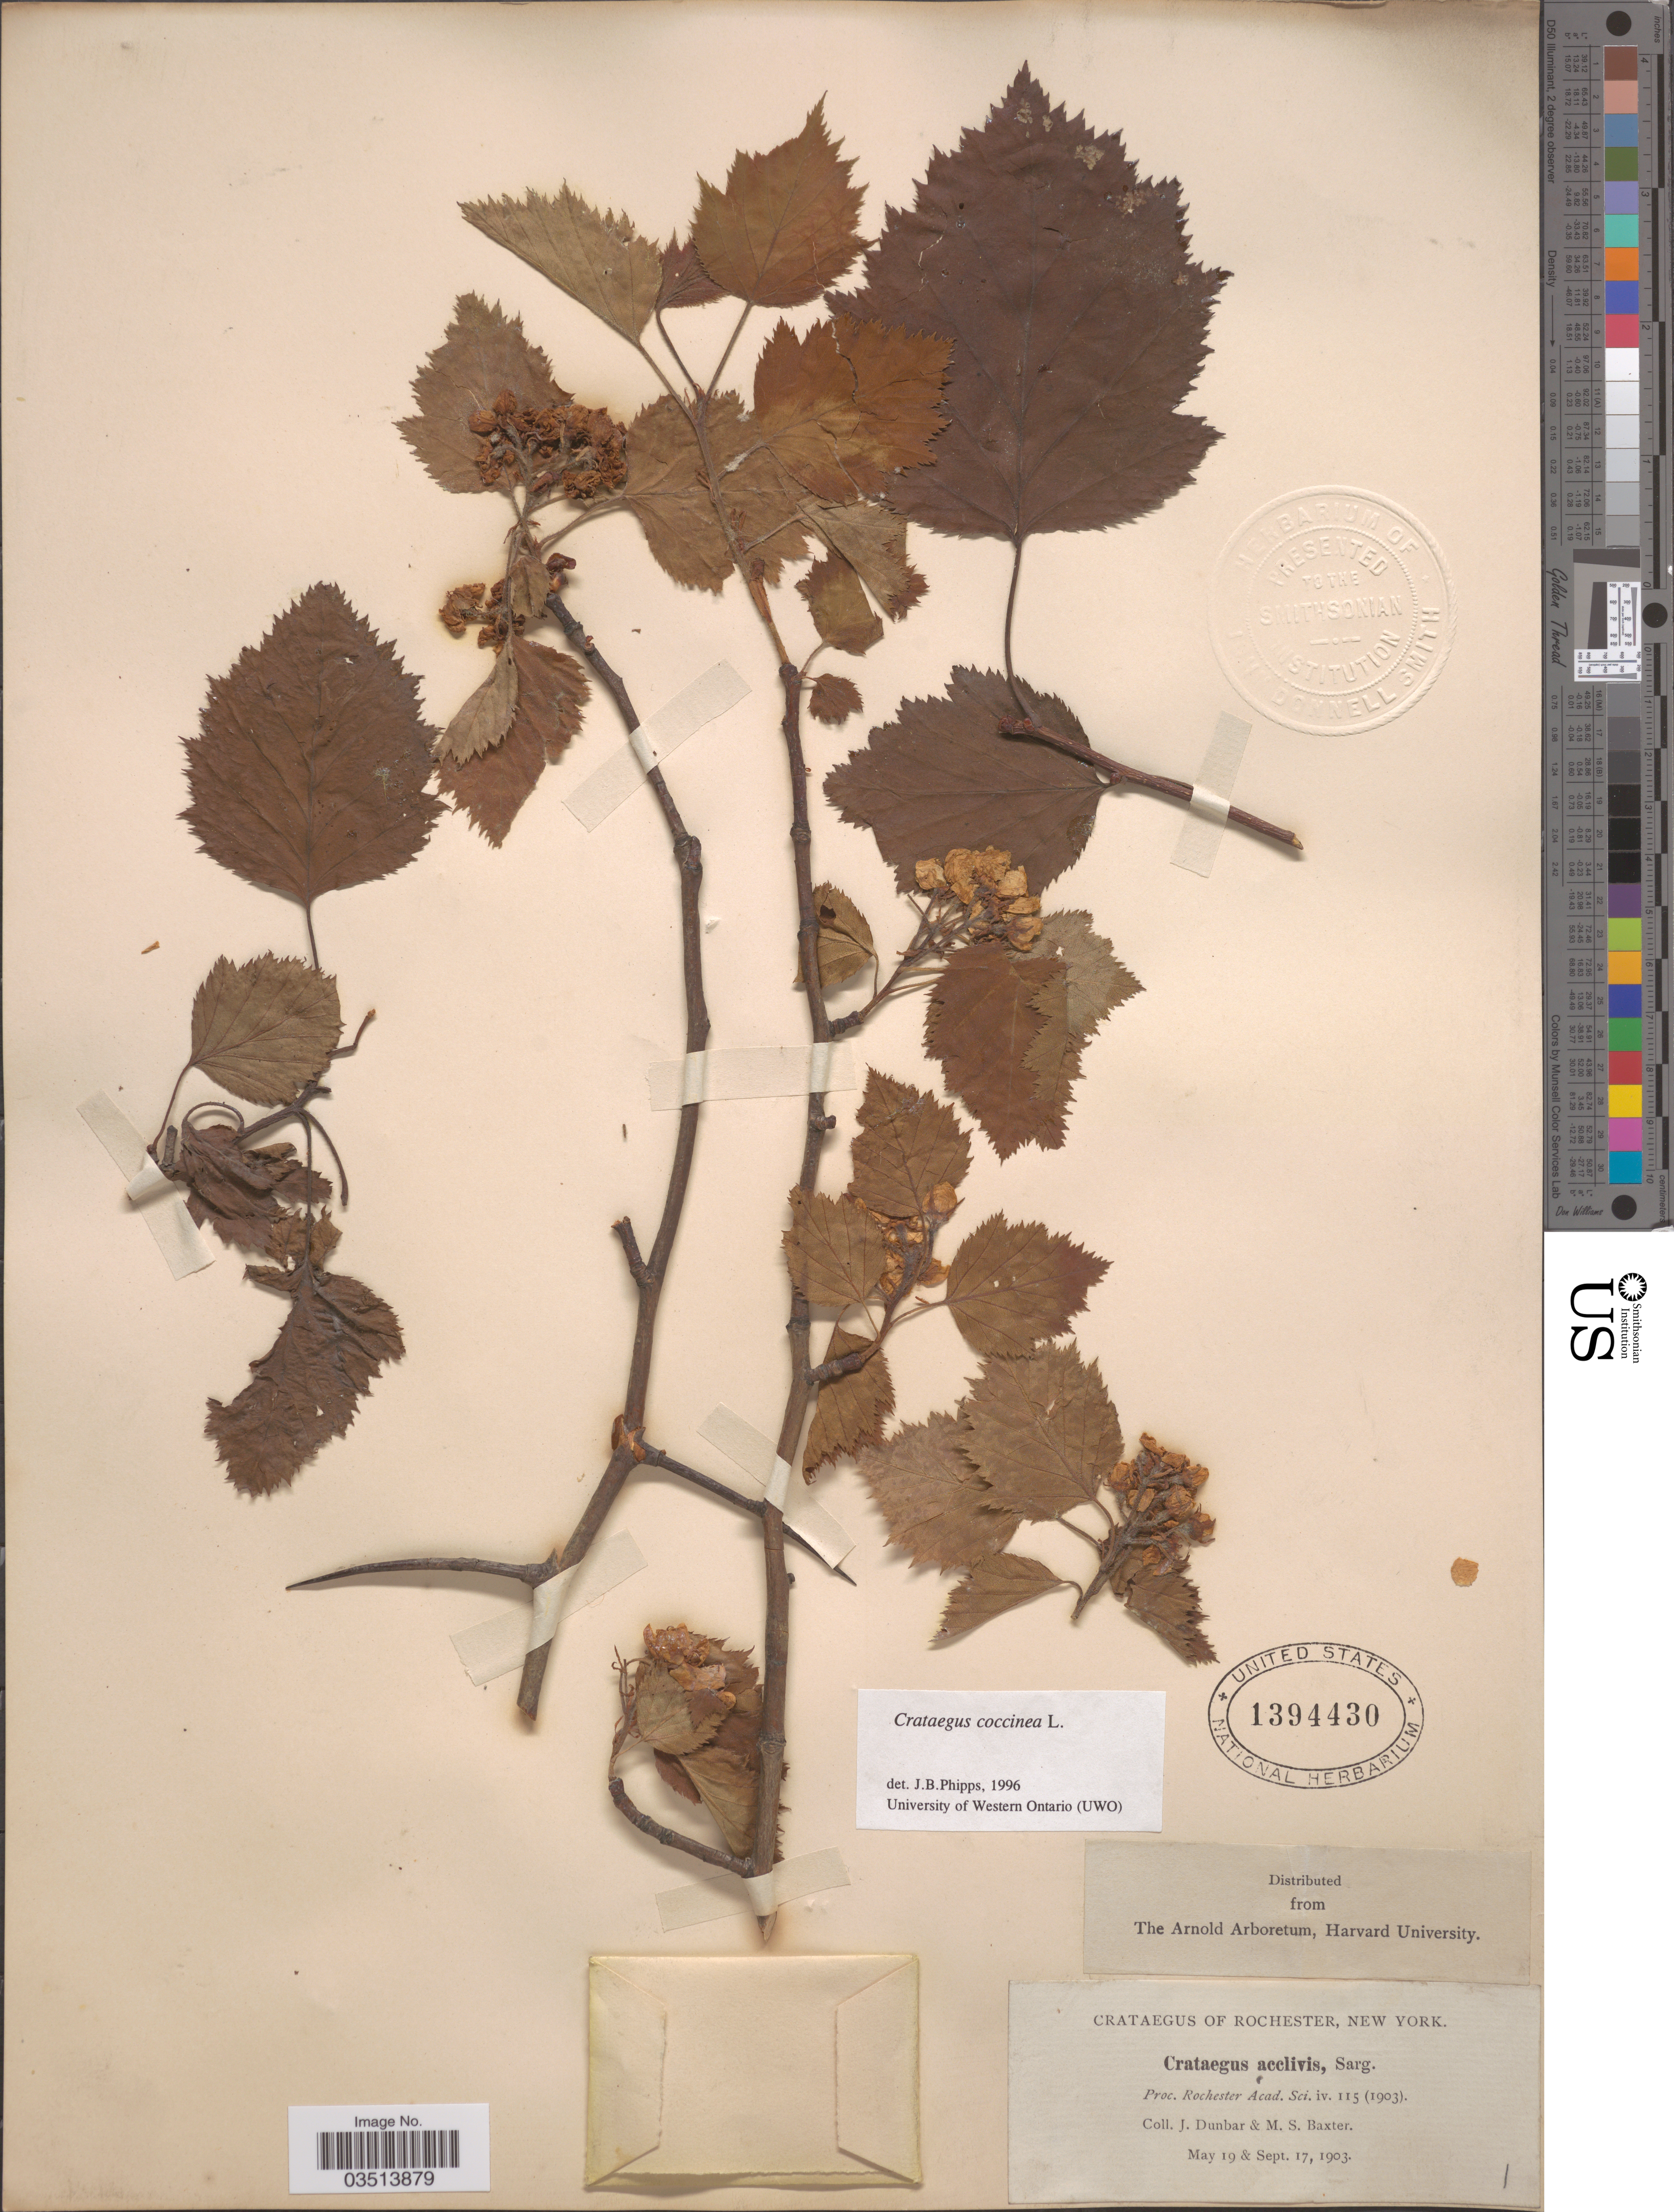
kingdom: Plantae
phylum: Tracheophyta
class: Magnoliopsida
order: Rosales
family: Rosaceae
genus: Crataegus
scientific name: Crataegus coccinea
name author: Ashe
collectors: J. Dunbar & M. Baxter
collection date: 1903-05-19/1903-09-17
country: United States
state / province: New York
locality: Rochester.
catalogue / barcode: US 1394430